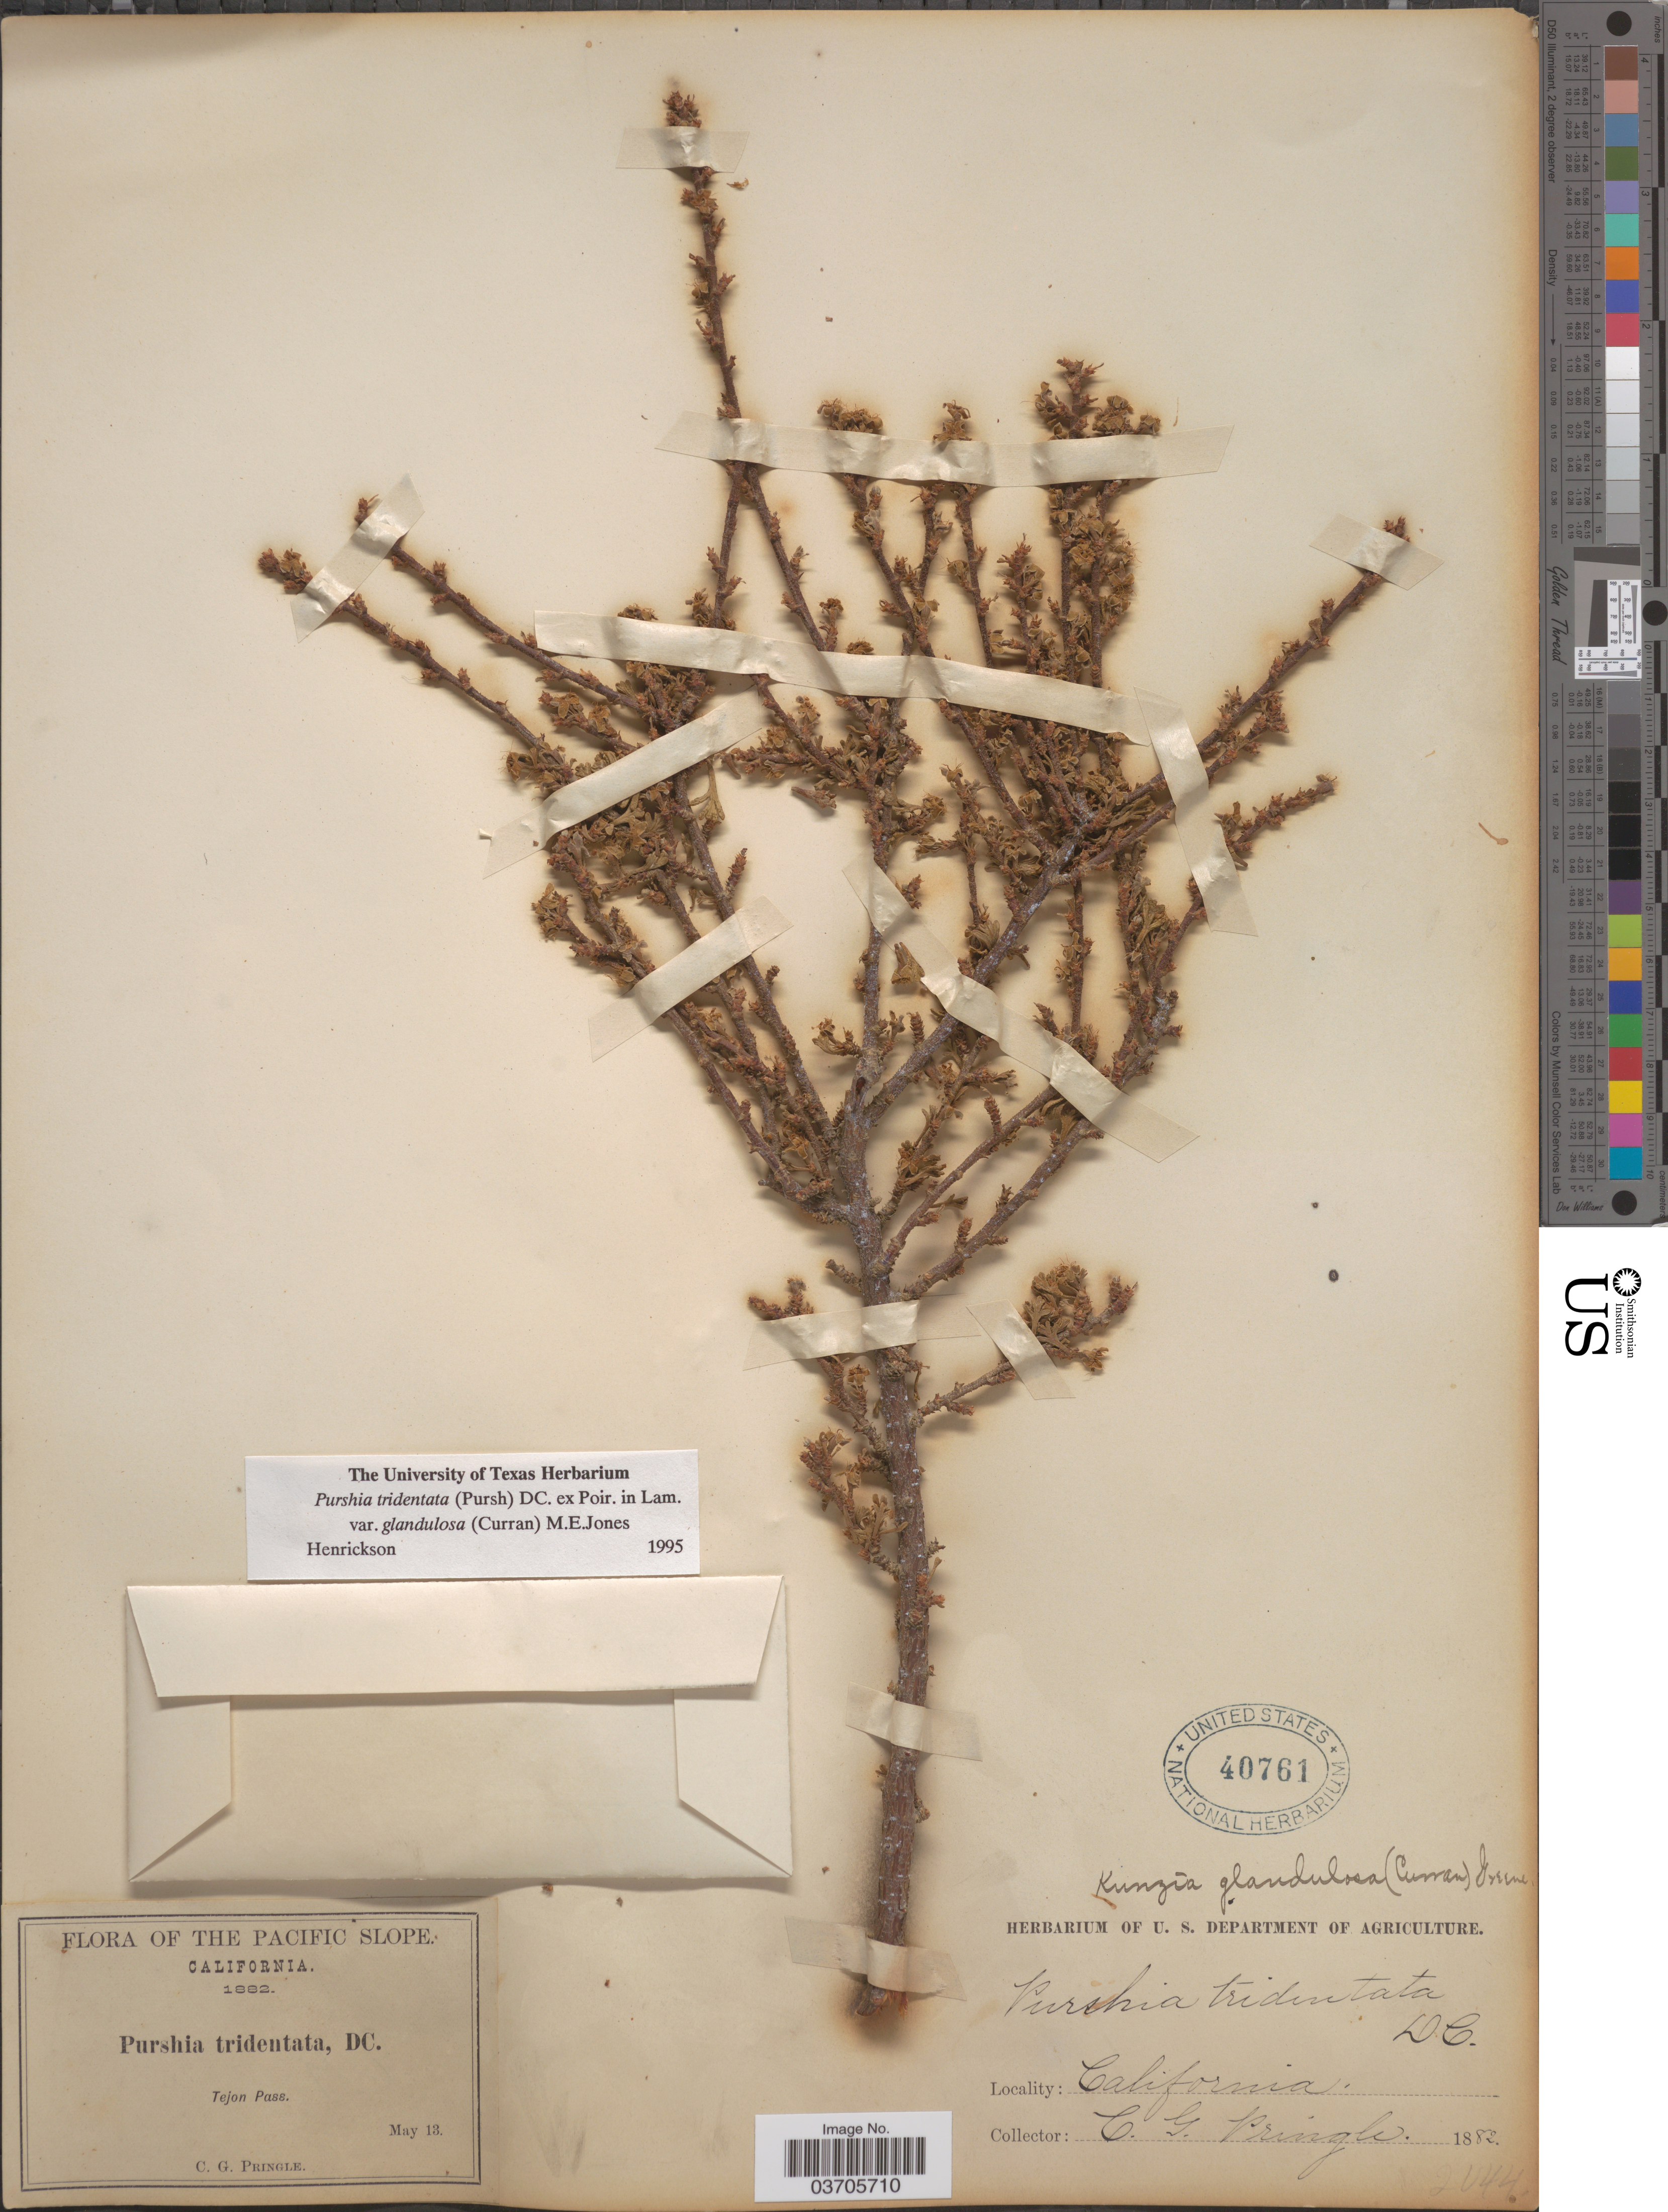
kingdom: Plantae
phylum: Tracheophyta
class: Magnoliopsida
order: Rosales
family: Rosaceae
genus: Purshia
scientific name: Purshia glandulosa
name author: Curran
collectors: C. G. Pringle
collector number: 2044*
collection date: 1882-05-13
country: United States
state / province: California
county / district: Kern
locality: The Pacific Slope. Tejon Pass.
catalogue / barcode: US 40761